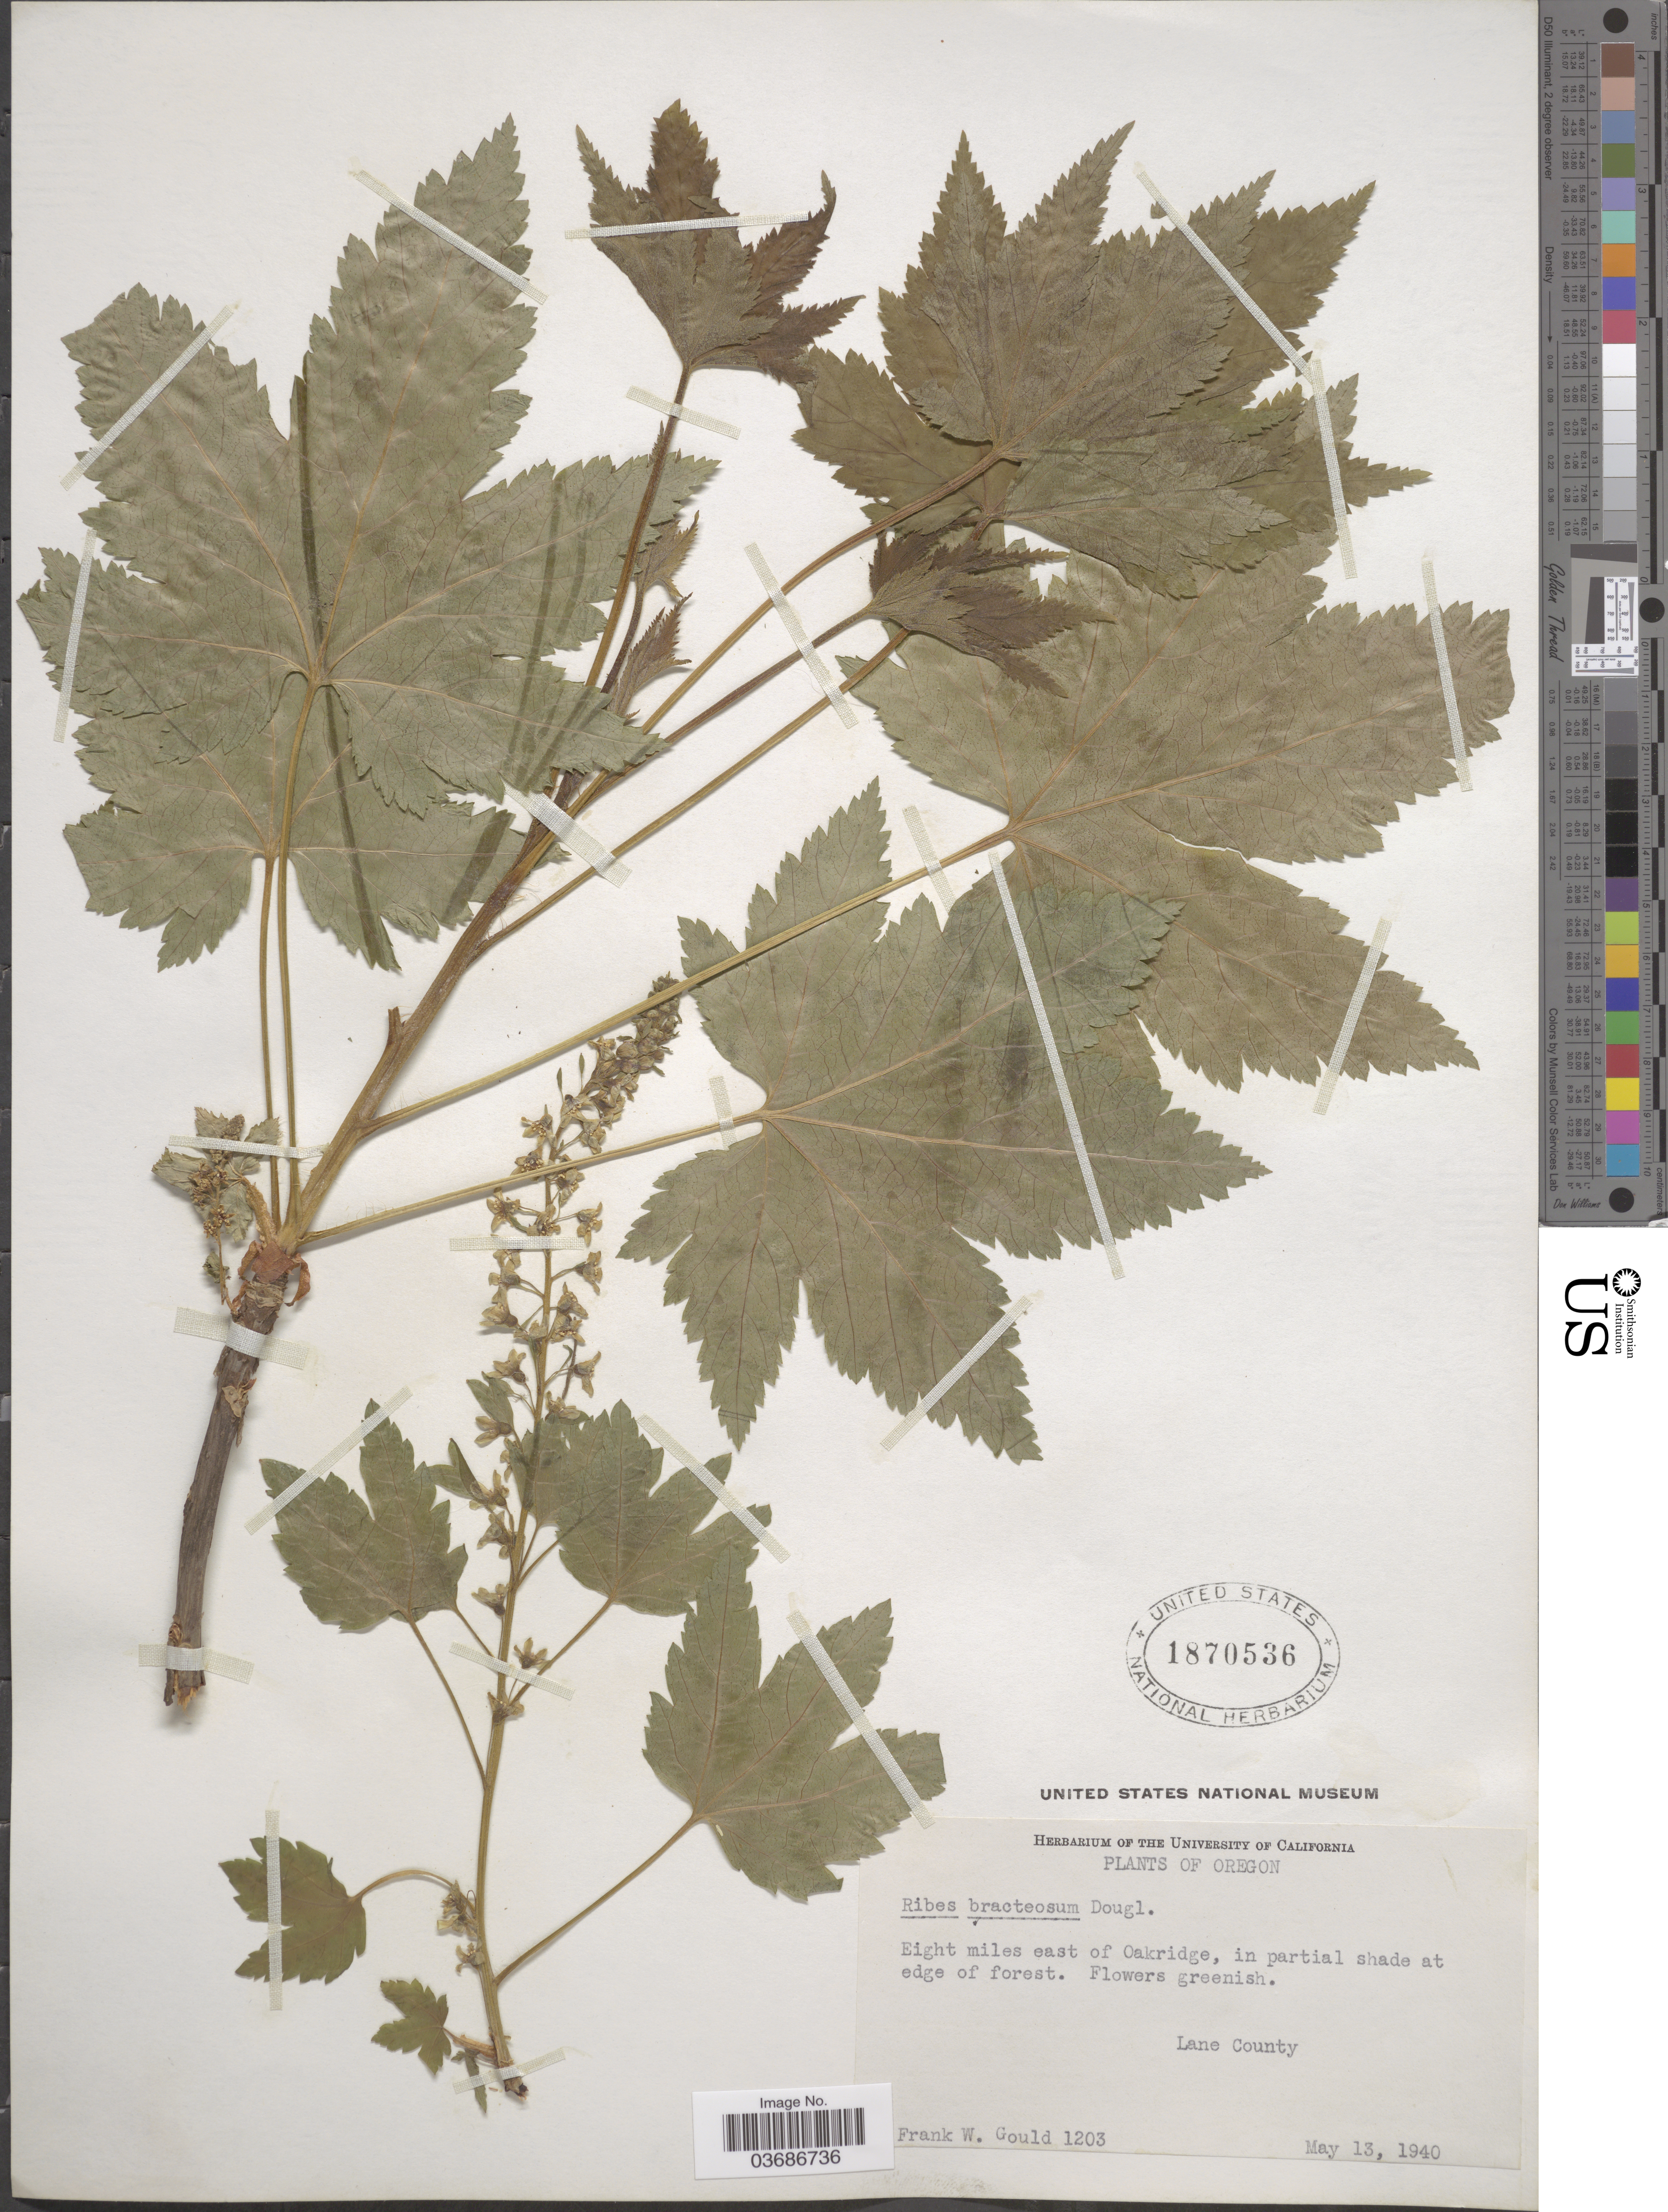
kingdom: Plantae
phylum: Tracheophyta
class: Magnoliopsida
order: Saxifragales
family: Grossulariaceae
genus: Ribes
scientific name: Ribes bracteosum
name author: Douglas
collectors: F. W. Gould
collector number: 1203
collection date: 1940-05-13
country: United States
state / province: Oregon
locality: Eight miles east of Oakridge, in partial shade at edge of forest. Lane County.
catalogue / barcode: US 1870536